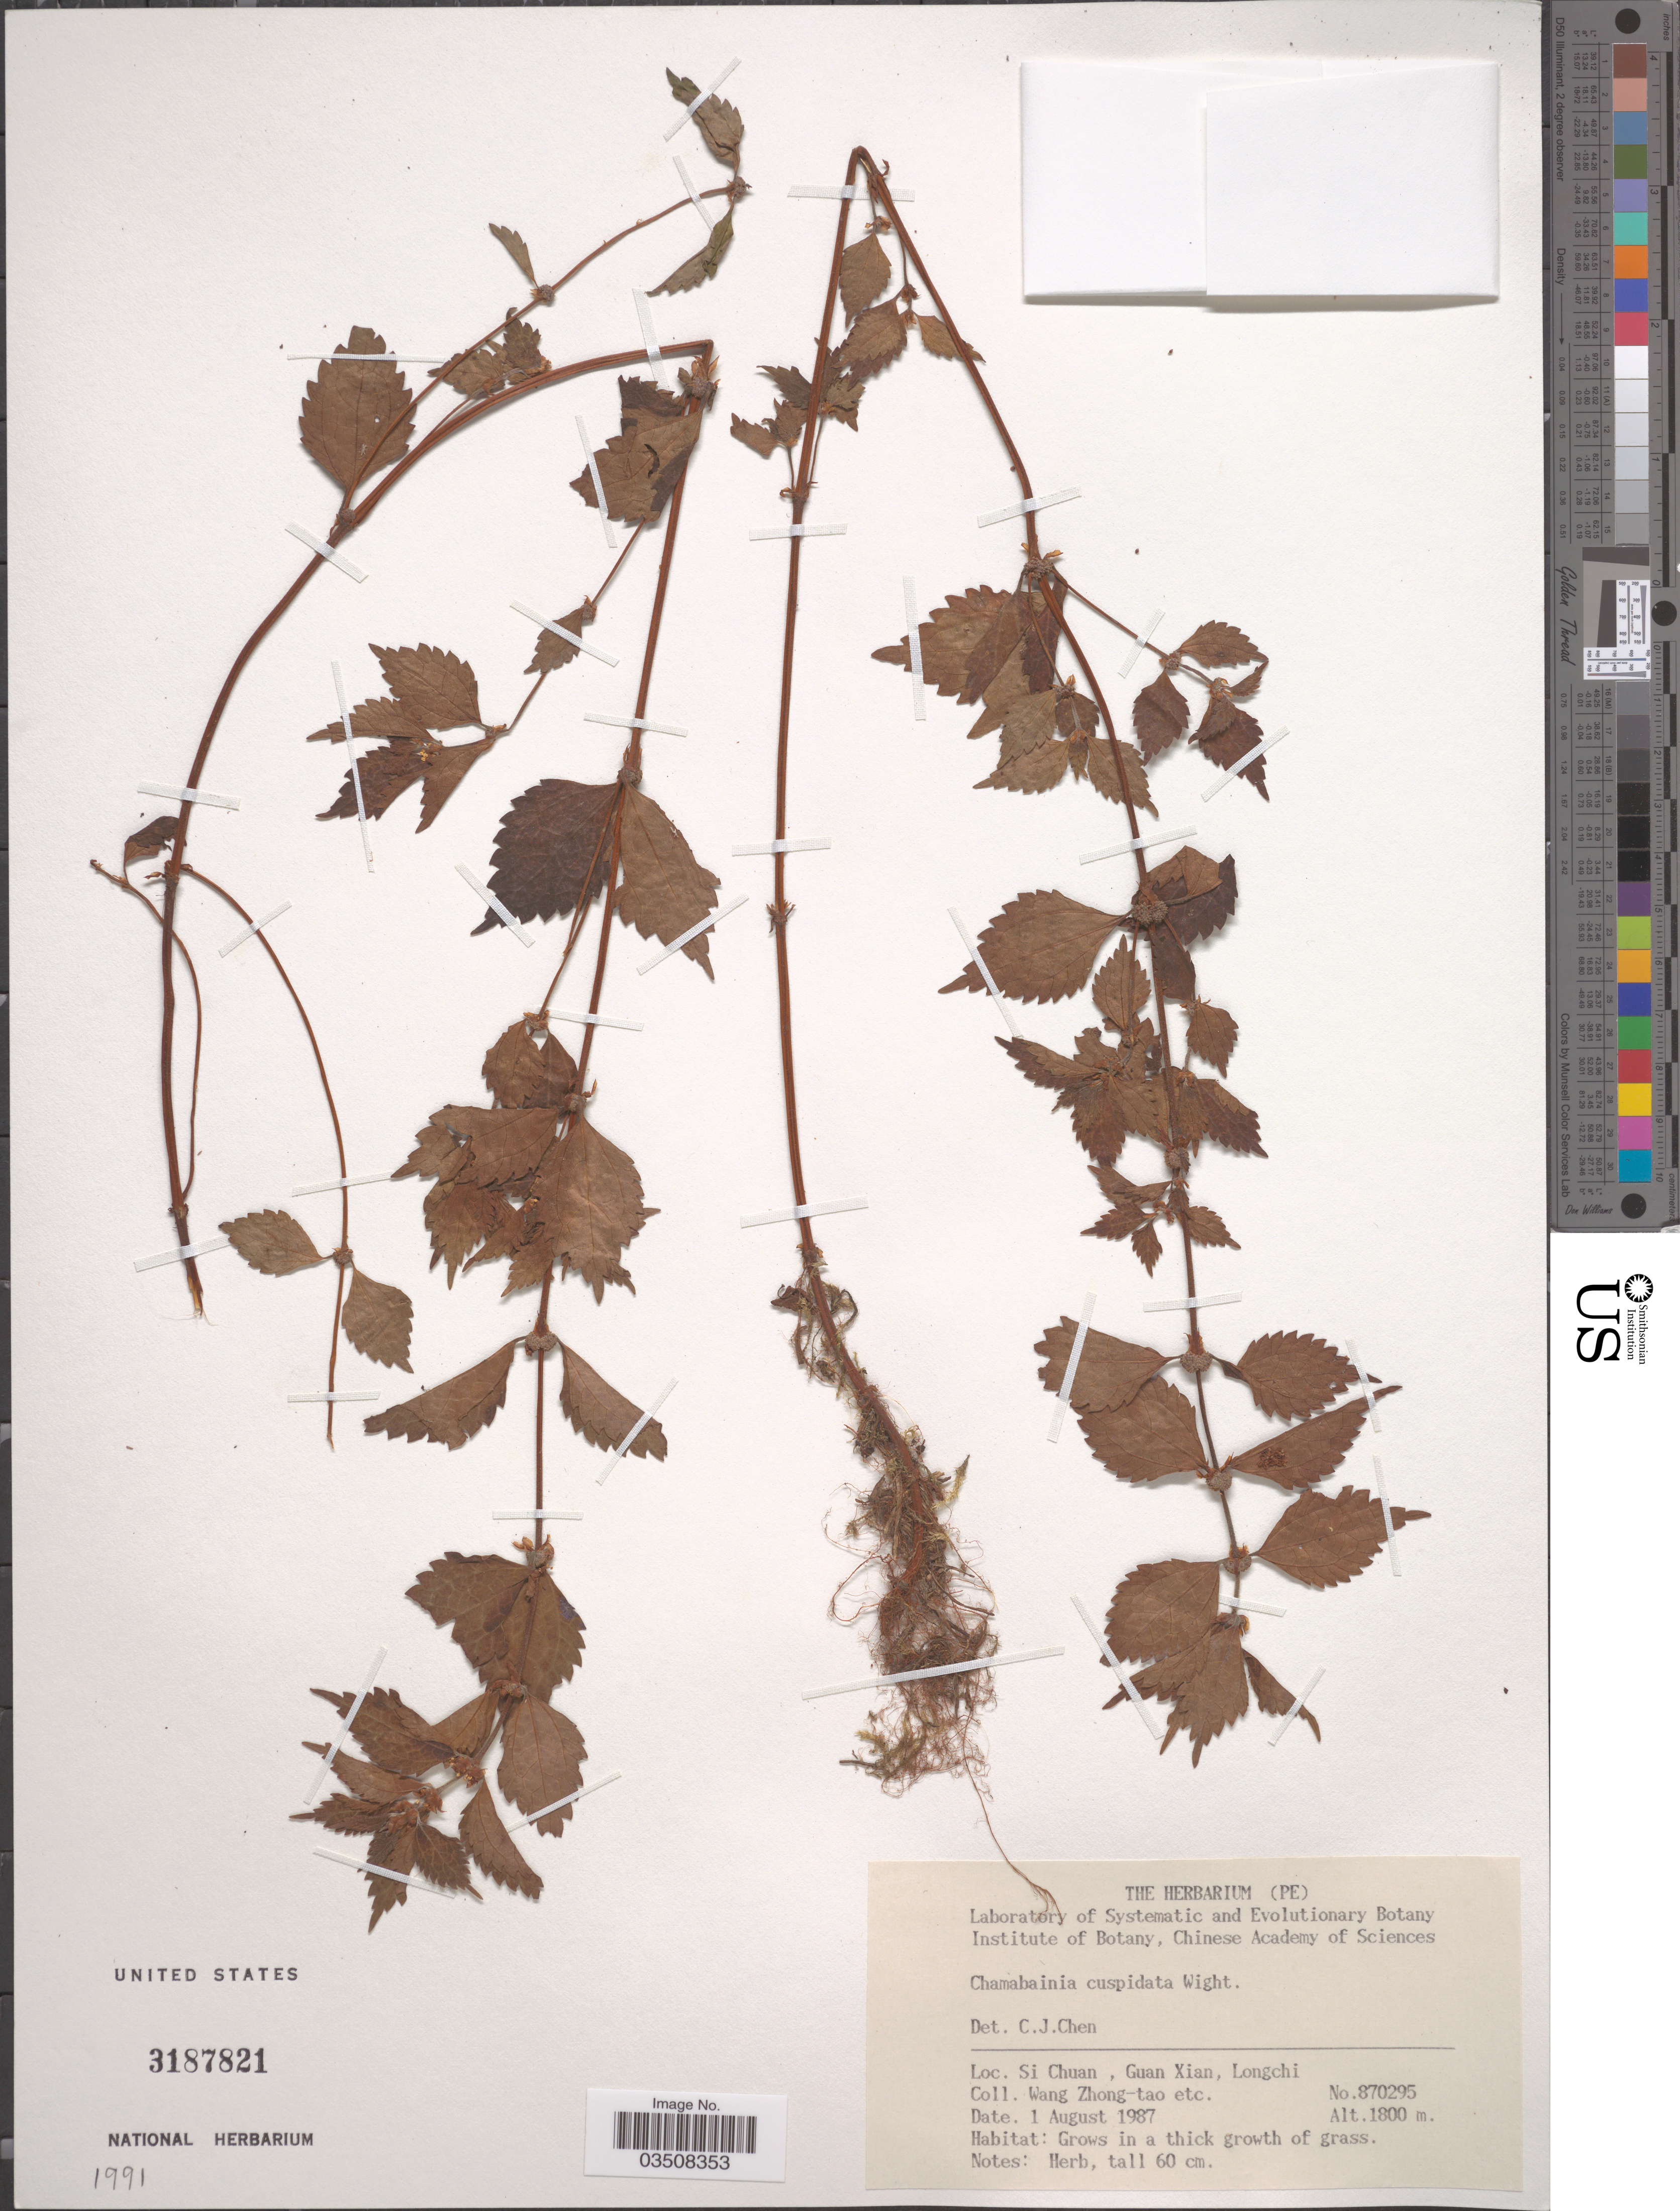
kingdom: Plantae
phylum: Tracheophyta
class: Magnoliopsida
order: Rosales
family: Urticaceae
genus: Chamabainia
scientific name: Chamabainia cuspidata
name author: Wight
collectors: W. Zhong-Tao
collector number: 870295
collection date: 1987-08-01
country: China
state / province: Sichuan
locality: Si Chuan, Guan Xian, Longchi.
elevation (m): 1800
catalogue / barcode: US 3187821